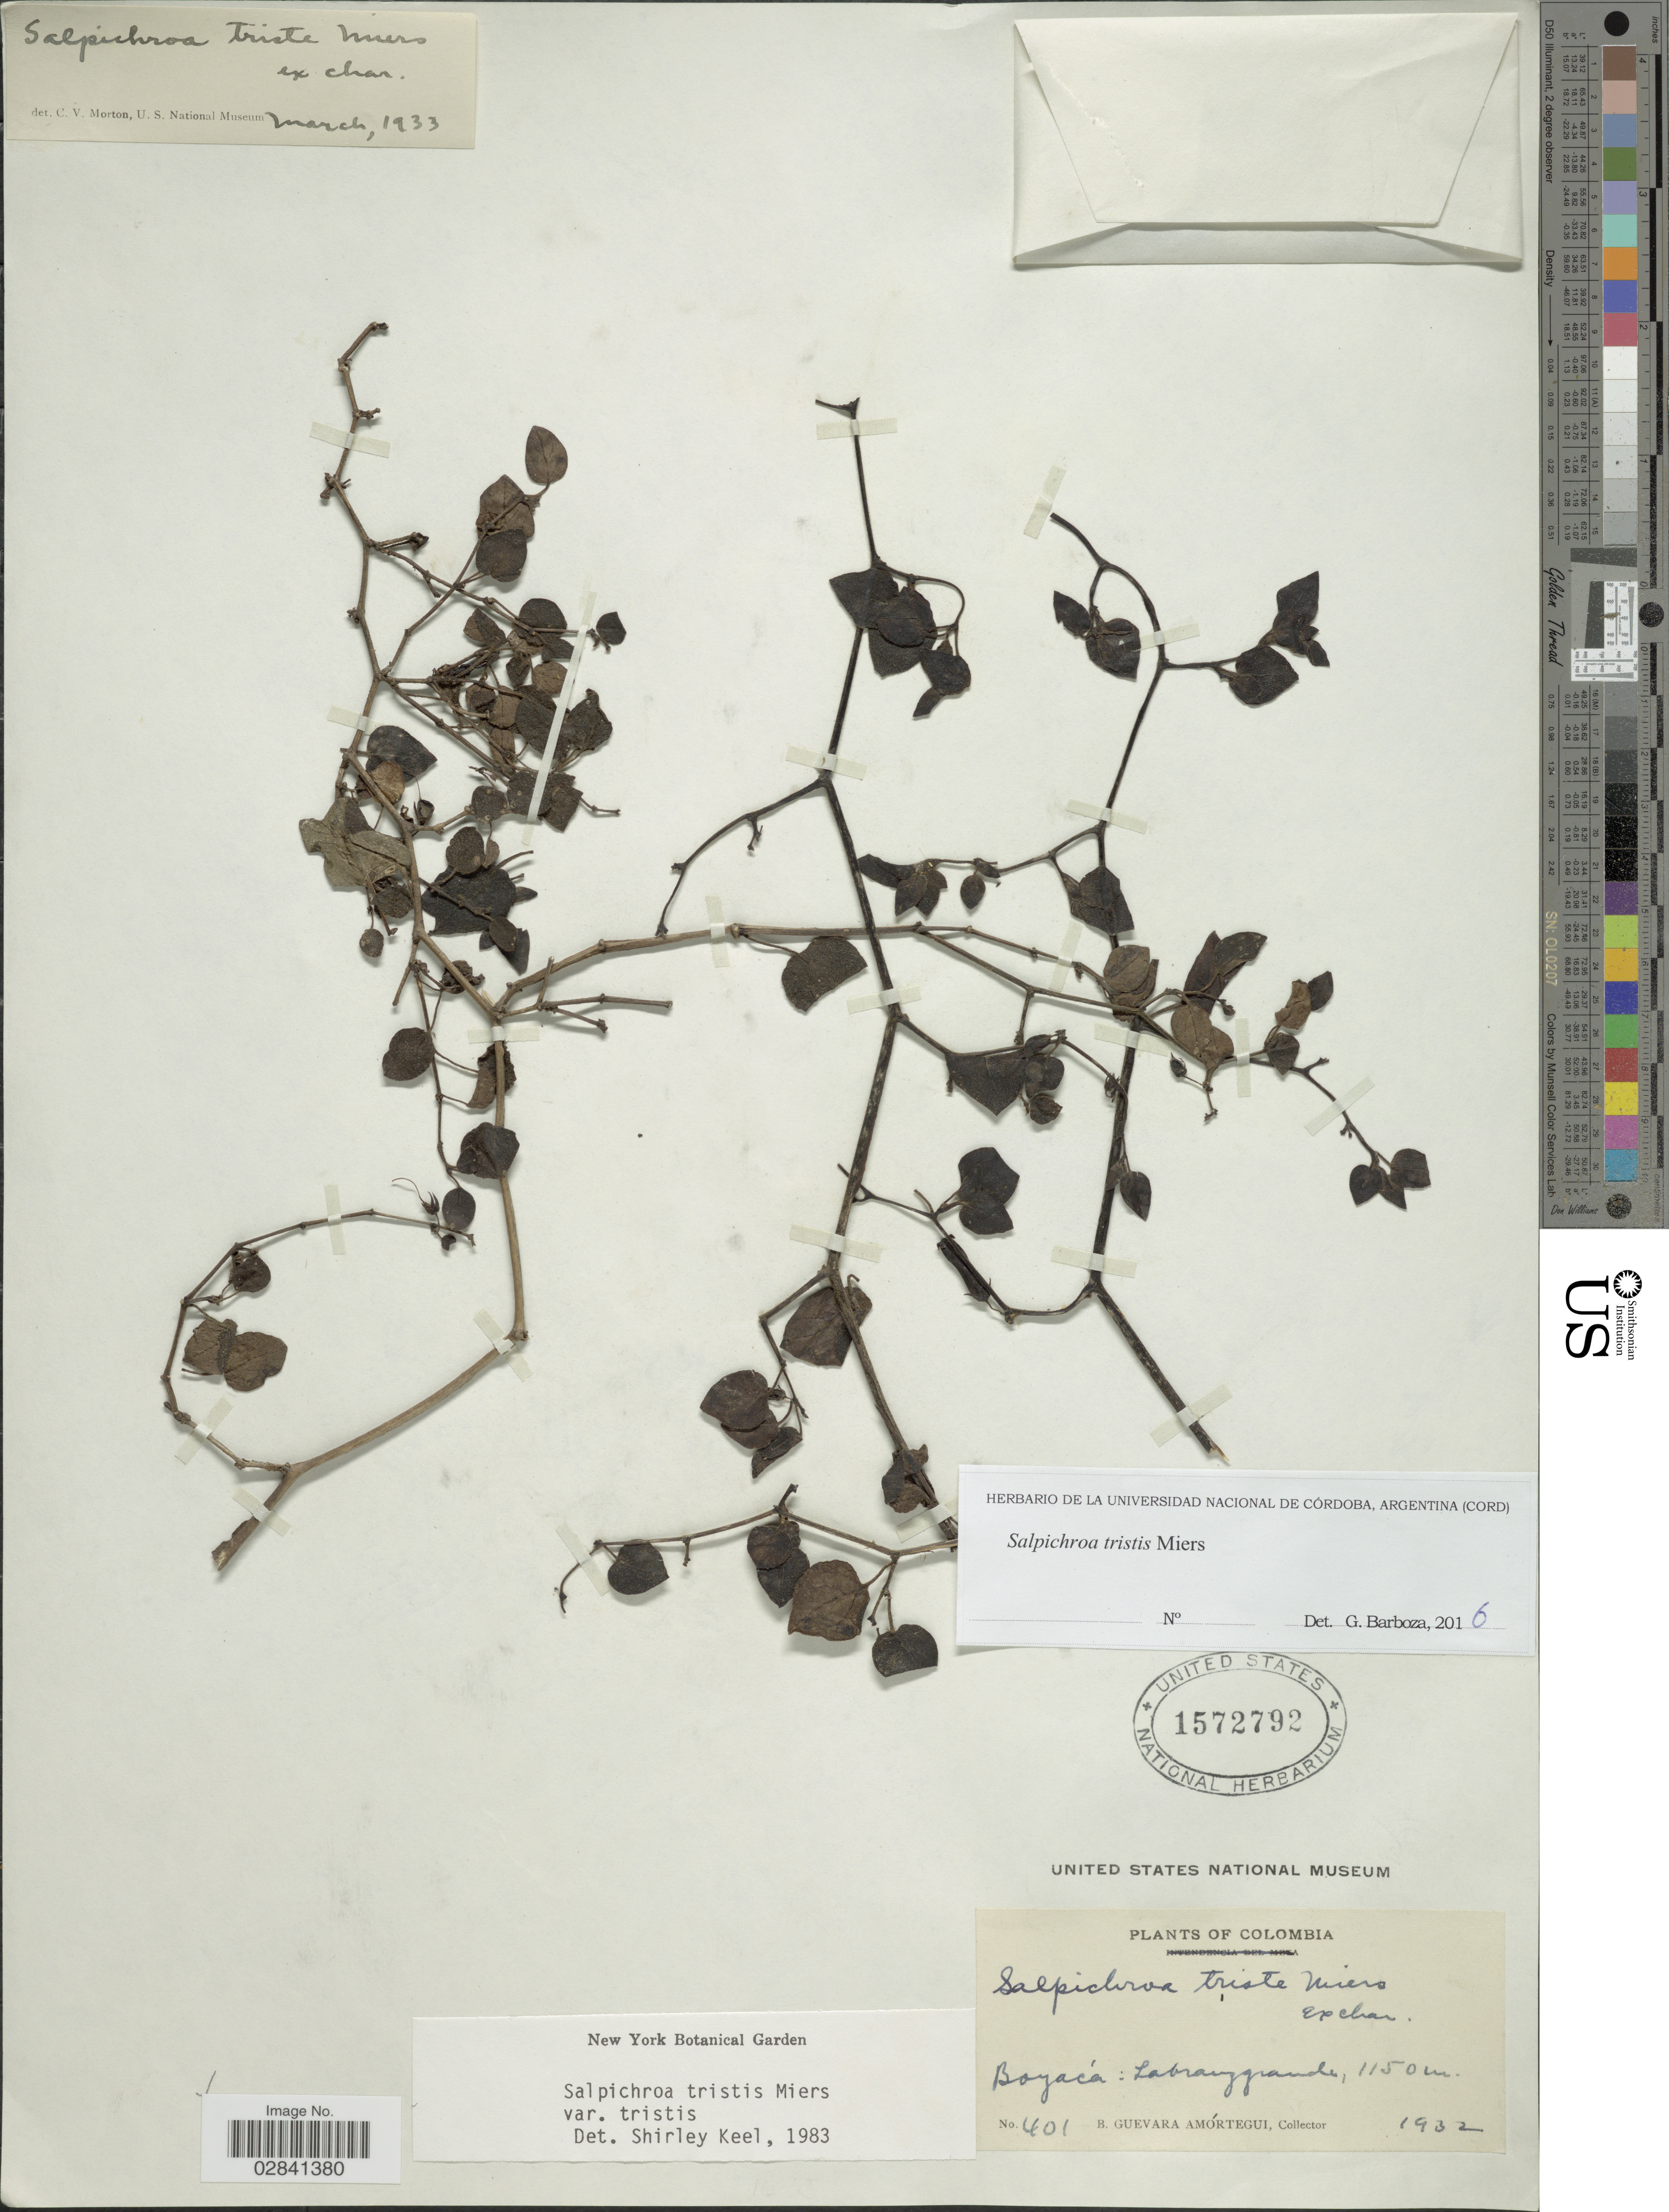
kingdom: Plantae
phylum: Tracheophyta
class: Magnoliopsida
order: Solanales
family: Solanaceae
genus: Salpichroa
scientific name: Salpichroa tristis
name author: Walp.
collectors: B. Guevara Amortegui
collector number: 401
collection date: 1932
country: Colombia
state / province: Boyacá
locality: Labranzagrande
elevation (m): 1150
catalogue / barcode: US 1572792